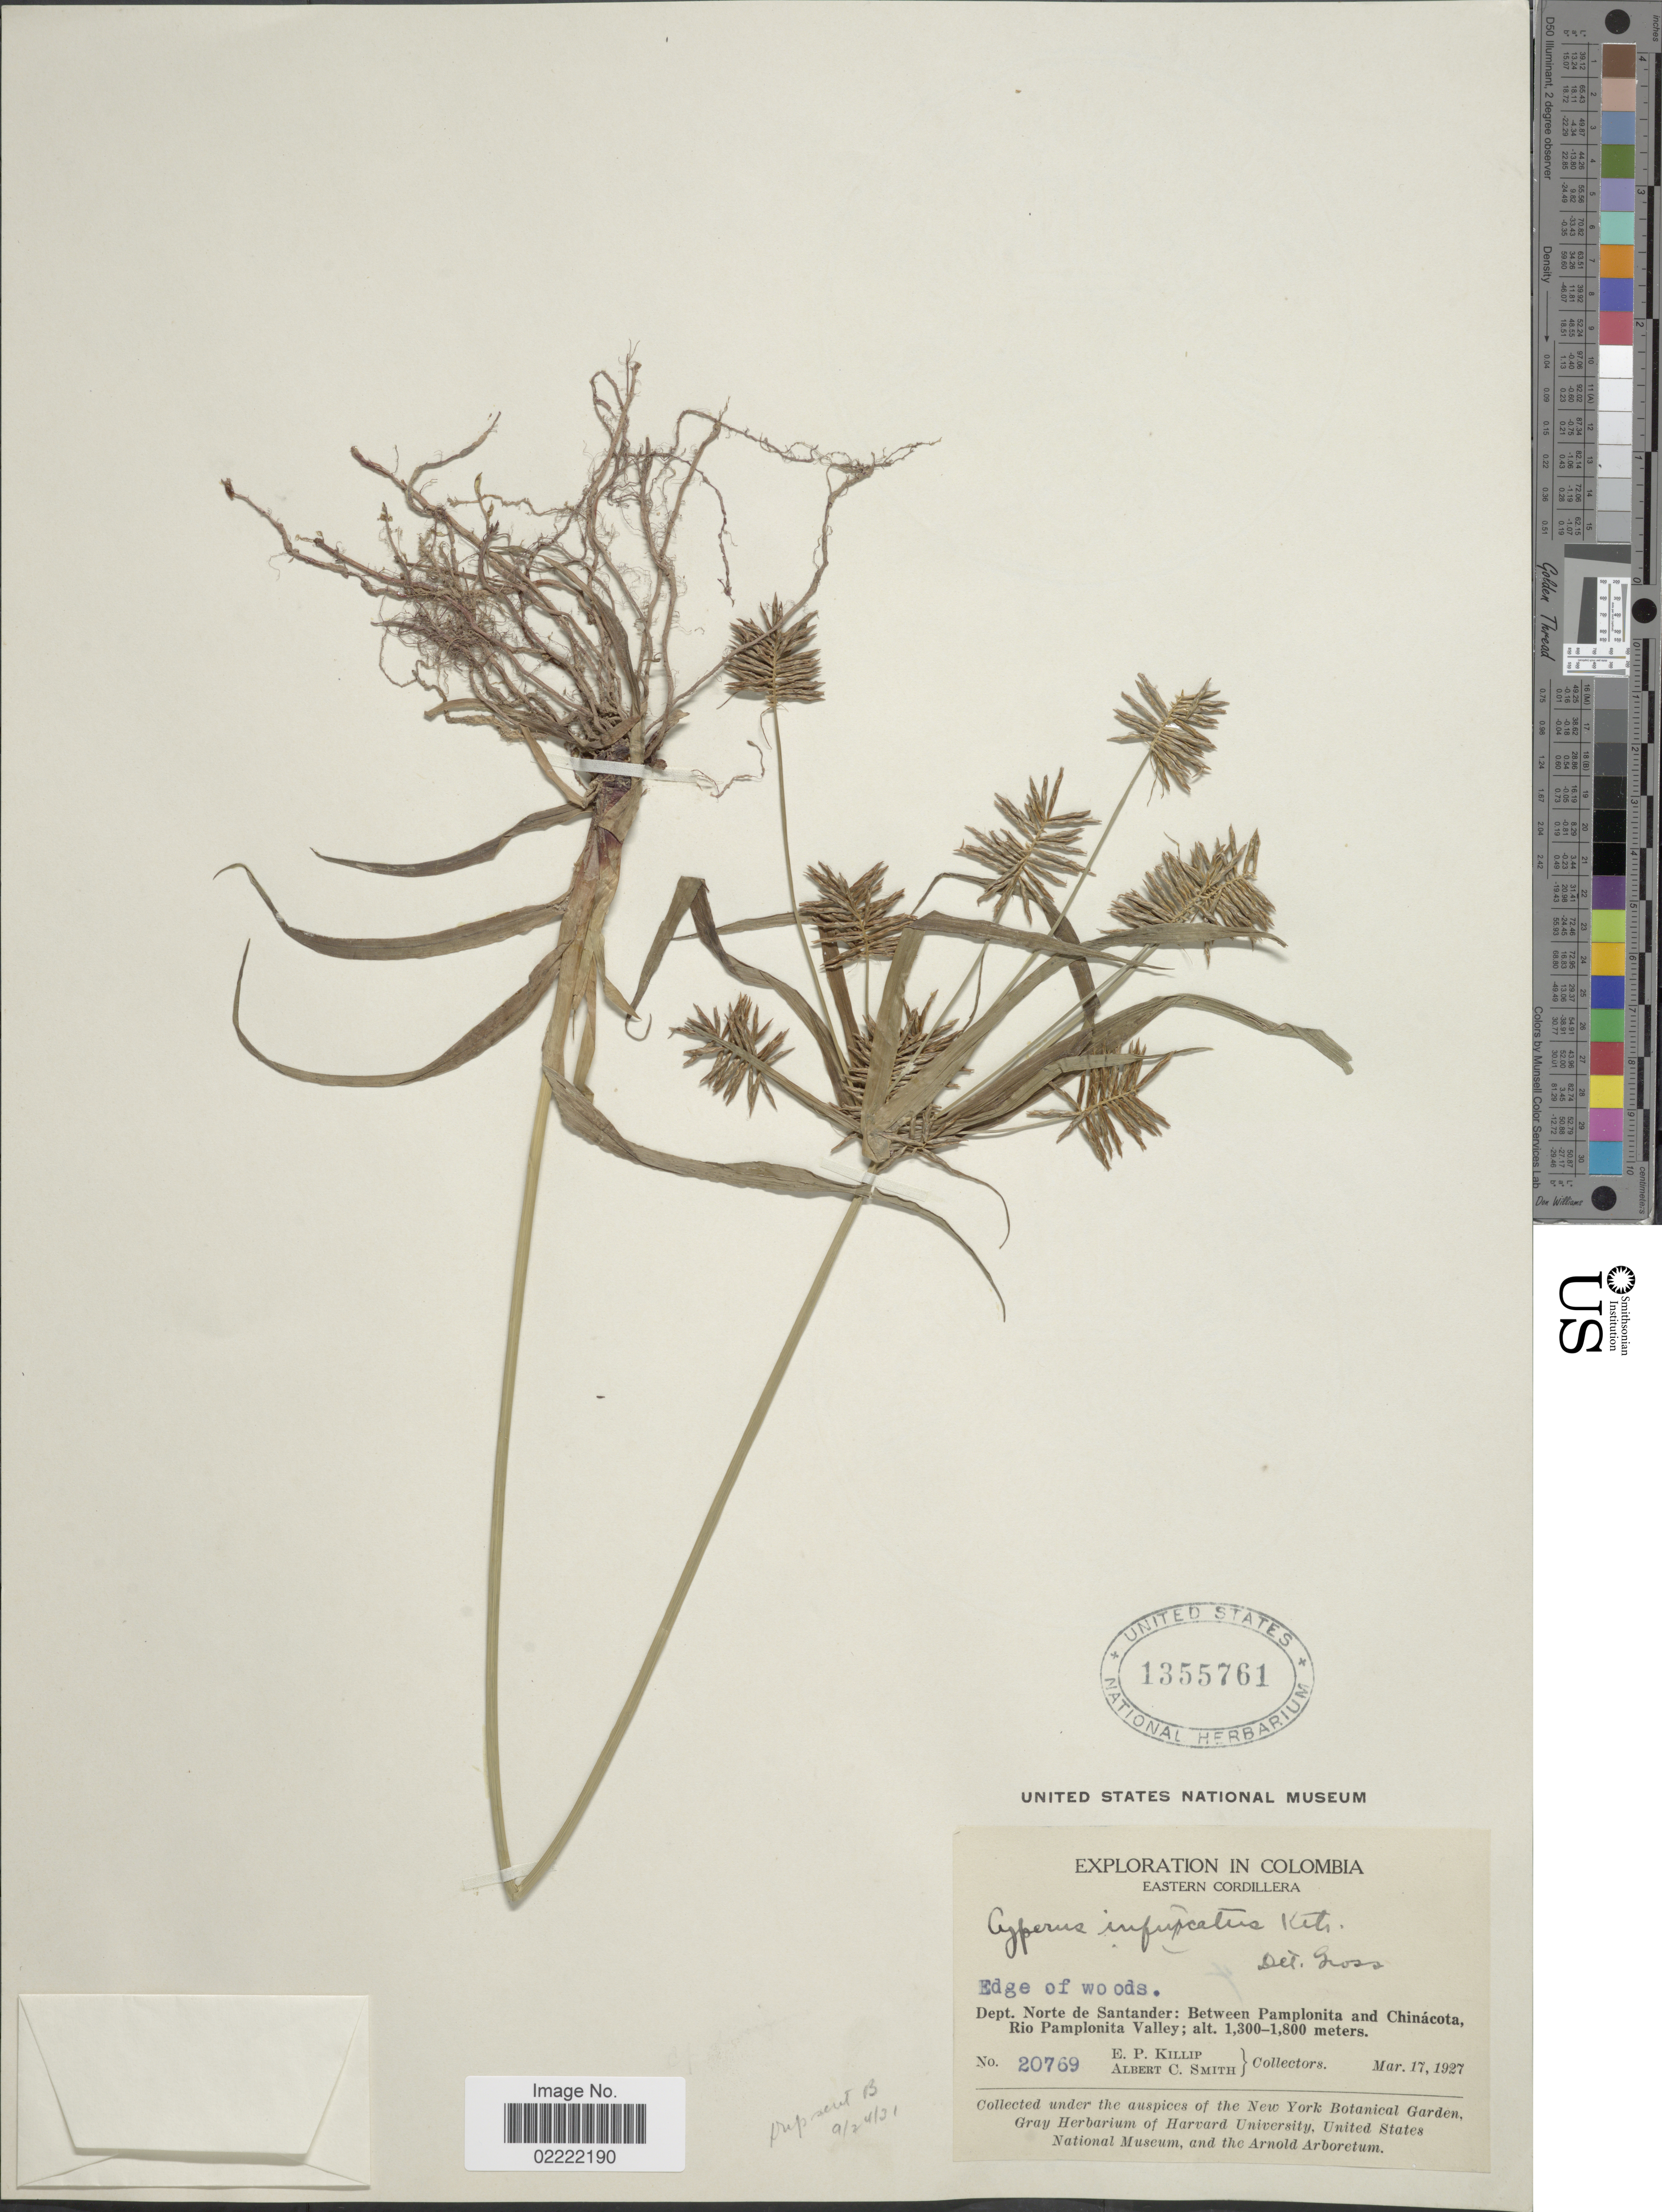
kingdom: Plantae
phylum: Tracheophyta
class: Liliopsida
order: Poales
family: Cyperaceae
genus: Cyperus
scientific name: Cyperus infucatus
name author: Kunth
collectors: E. P. Killip & A. C. Smith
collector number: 20769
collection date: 1927-03-17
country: Colombia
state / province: Norte de Santander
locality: Eastern Cordillera, Edge of woods, Dept. Norte de Santander: Between Pamplonita and Chinácota, Rio Pamplonita Valley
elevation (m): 1300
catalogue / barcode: US 1355761